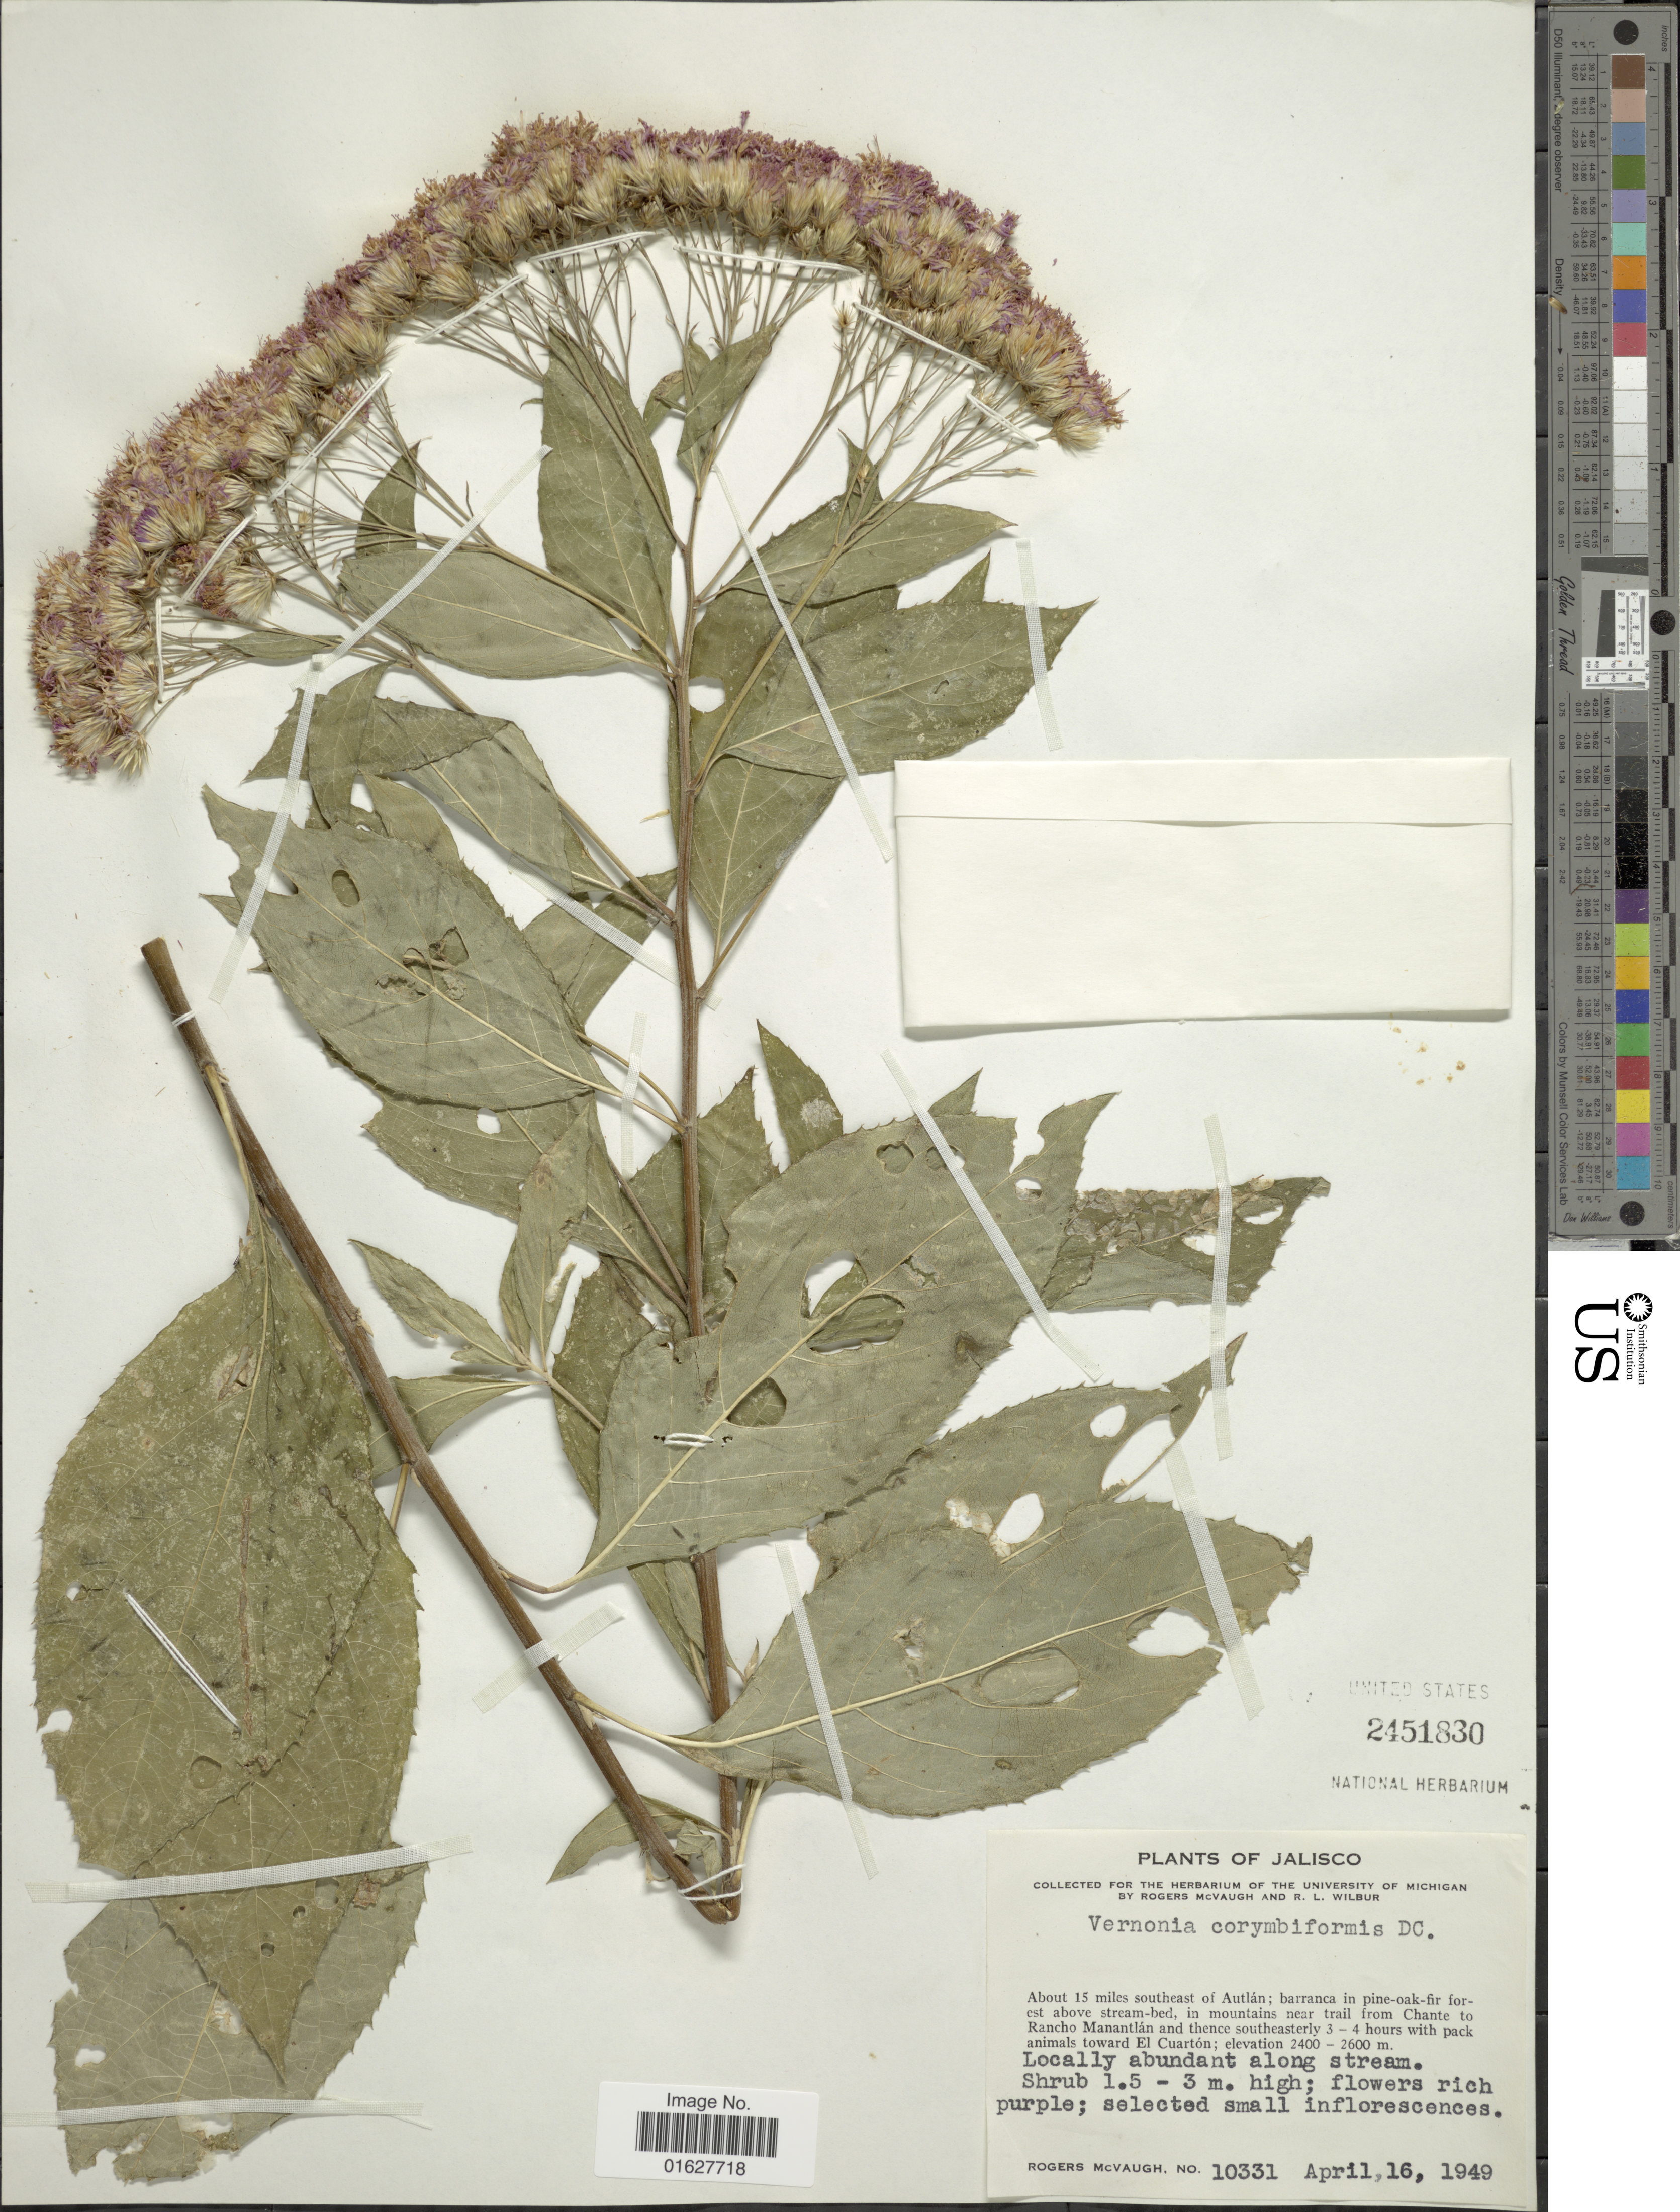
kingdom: Plantae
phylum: Tracheophyta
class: Magnoliopsida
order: Asterales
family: Asteraceae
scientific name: Vickianthus karvinskianus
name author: (DC.) H. Rob.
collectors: R. McVaugh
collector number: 10331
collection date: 1949-04-16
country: Mexico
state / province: Jalisco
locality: Jalisco. About 15 miles southeast of Autlan; barranca in pine-oak-fir forest above stream-bed, in mountains near trail from Chante to Rancho Manantlan and thence southeasterly 3-4 hours with pack animals toward El Cuarton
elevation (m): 2400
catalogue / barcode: US 2451830